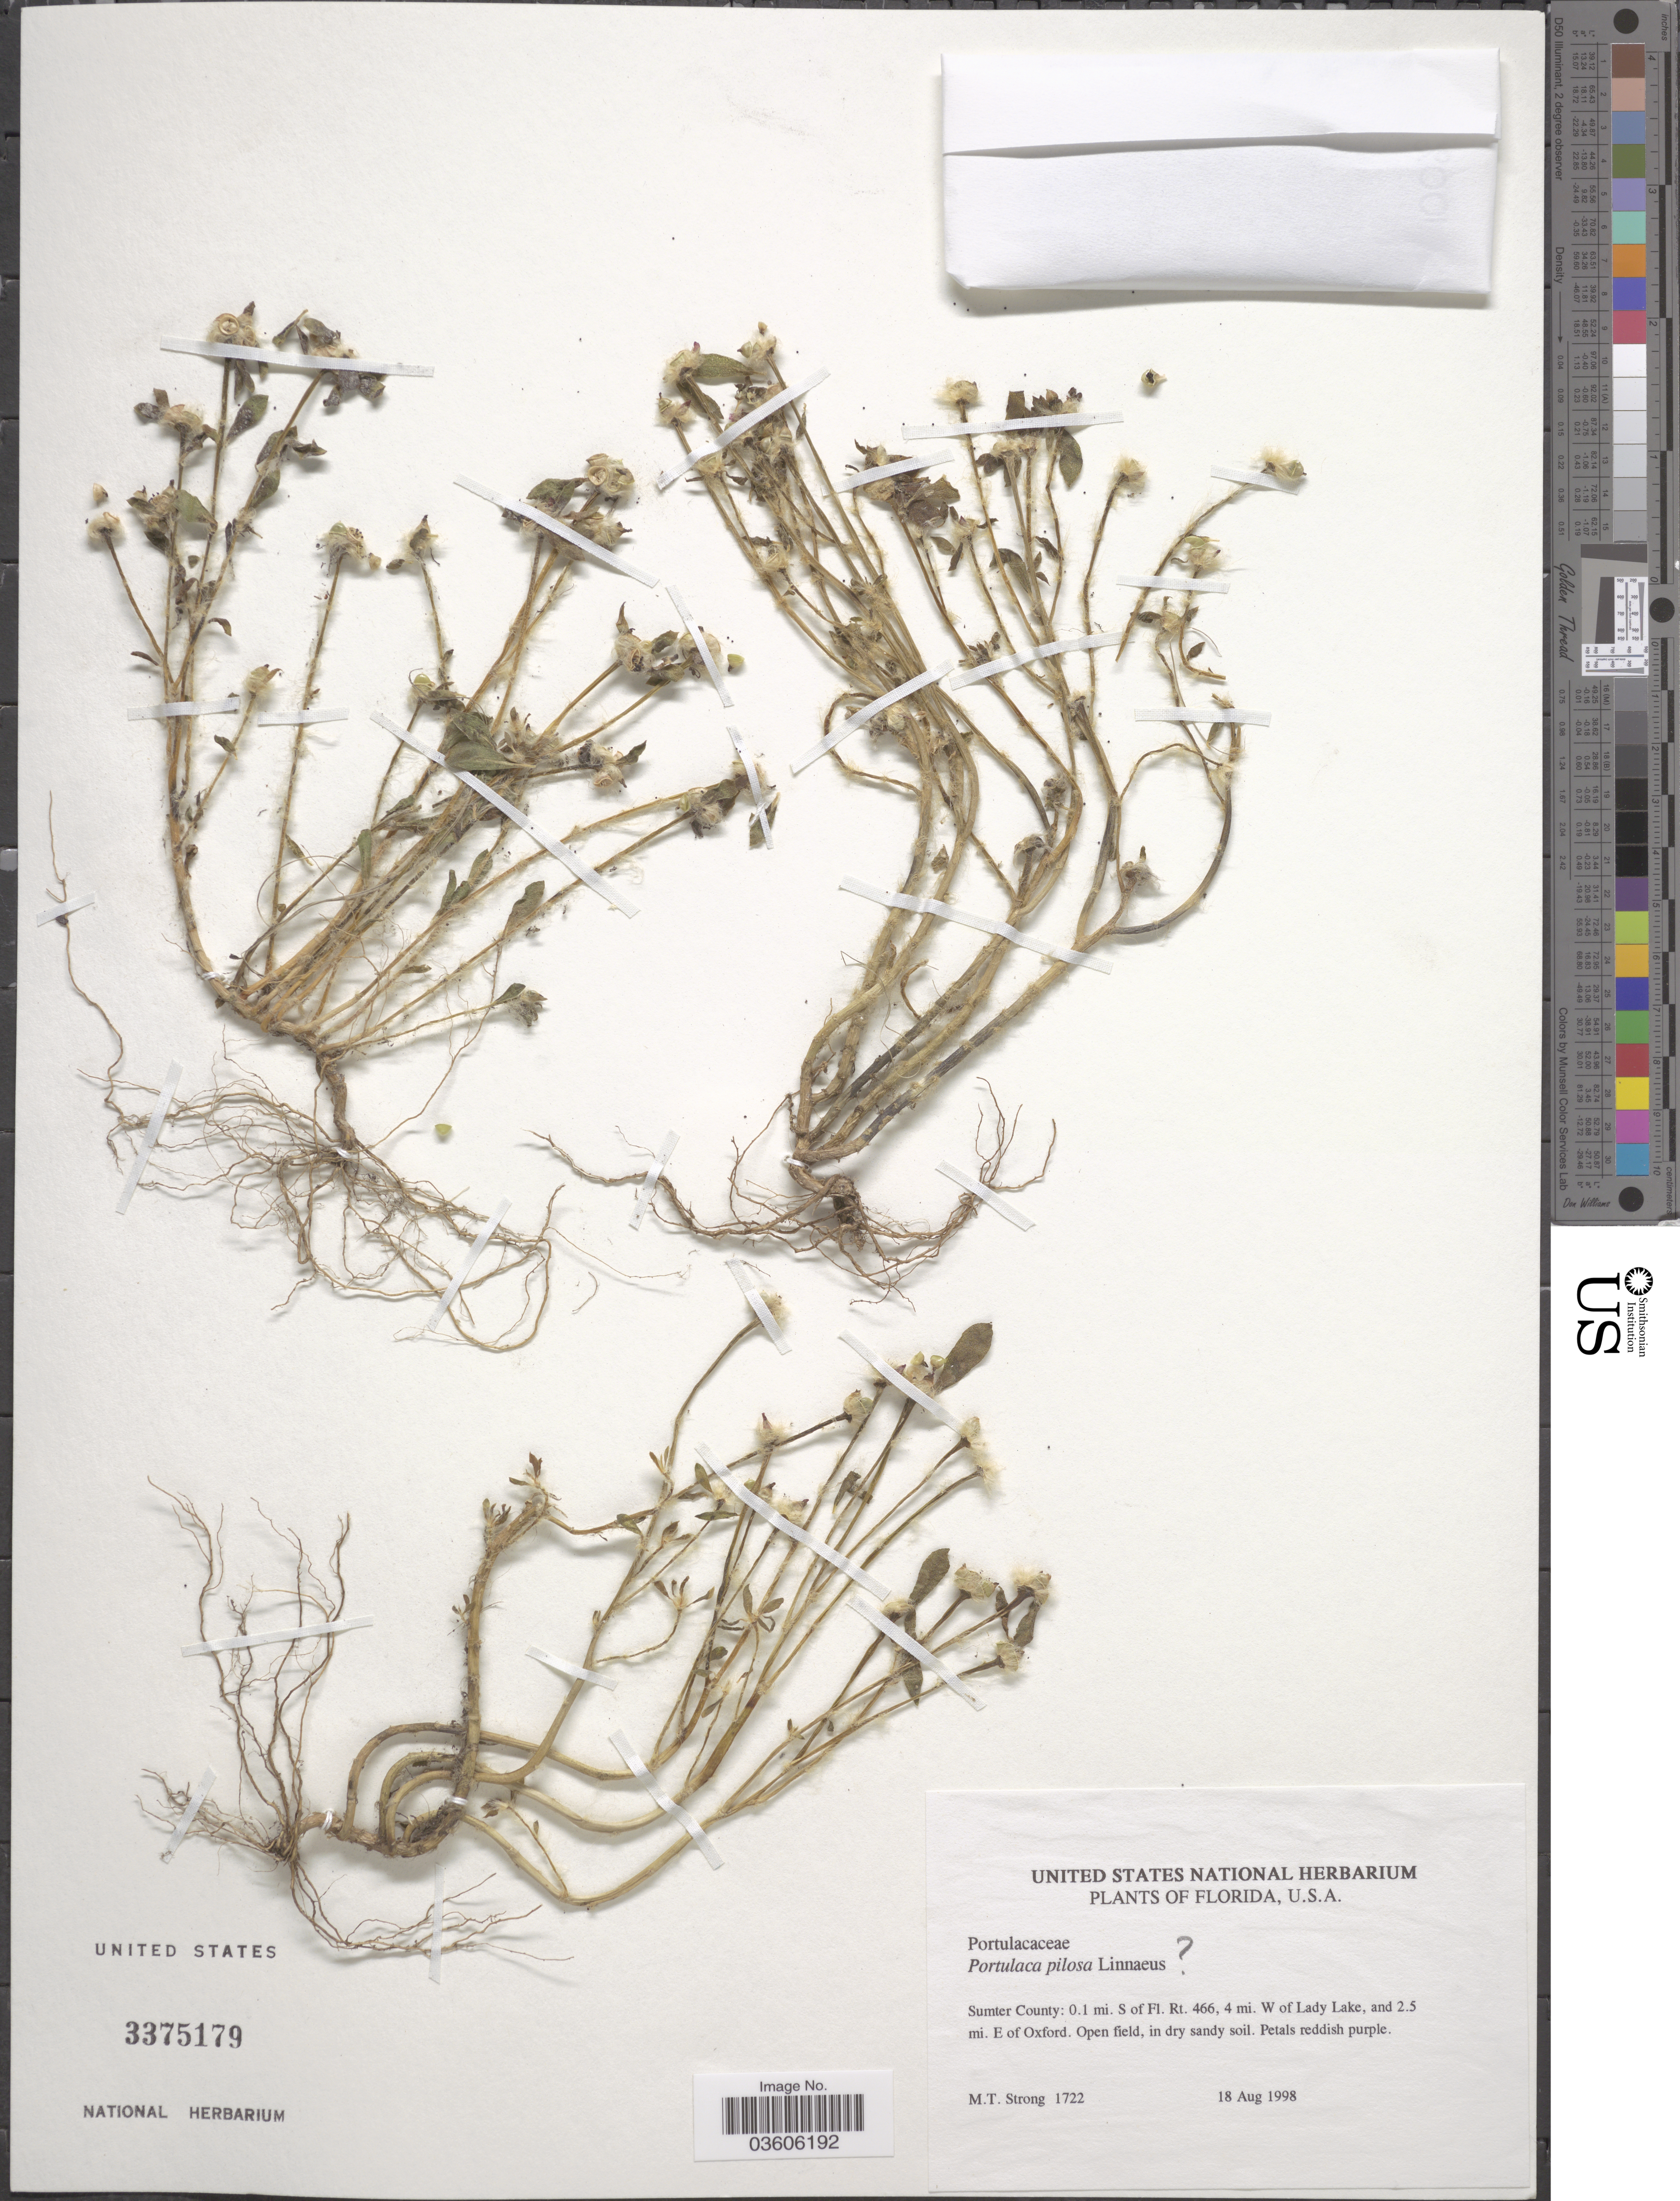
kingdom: Plantae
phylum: Tracheophyta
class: Magnoliopsida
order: Caryophyllales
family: Portulacaceae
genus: Portulaca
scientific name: Portulaca pilosa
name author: L.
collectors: M. T. Strong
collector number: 1722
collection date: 1998-08-18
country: United States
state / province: Florida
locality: Sumter County: 0.1 mi. S of Fl. Rt. 466, 4 mi. W of Lady Lake, and 2.5 mi. E of Oxford.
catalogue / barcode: US 3375179